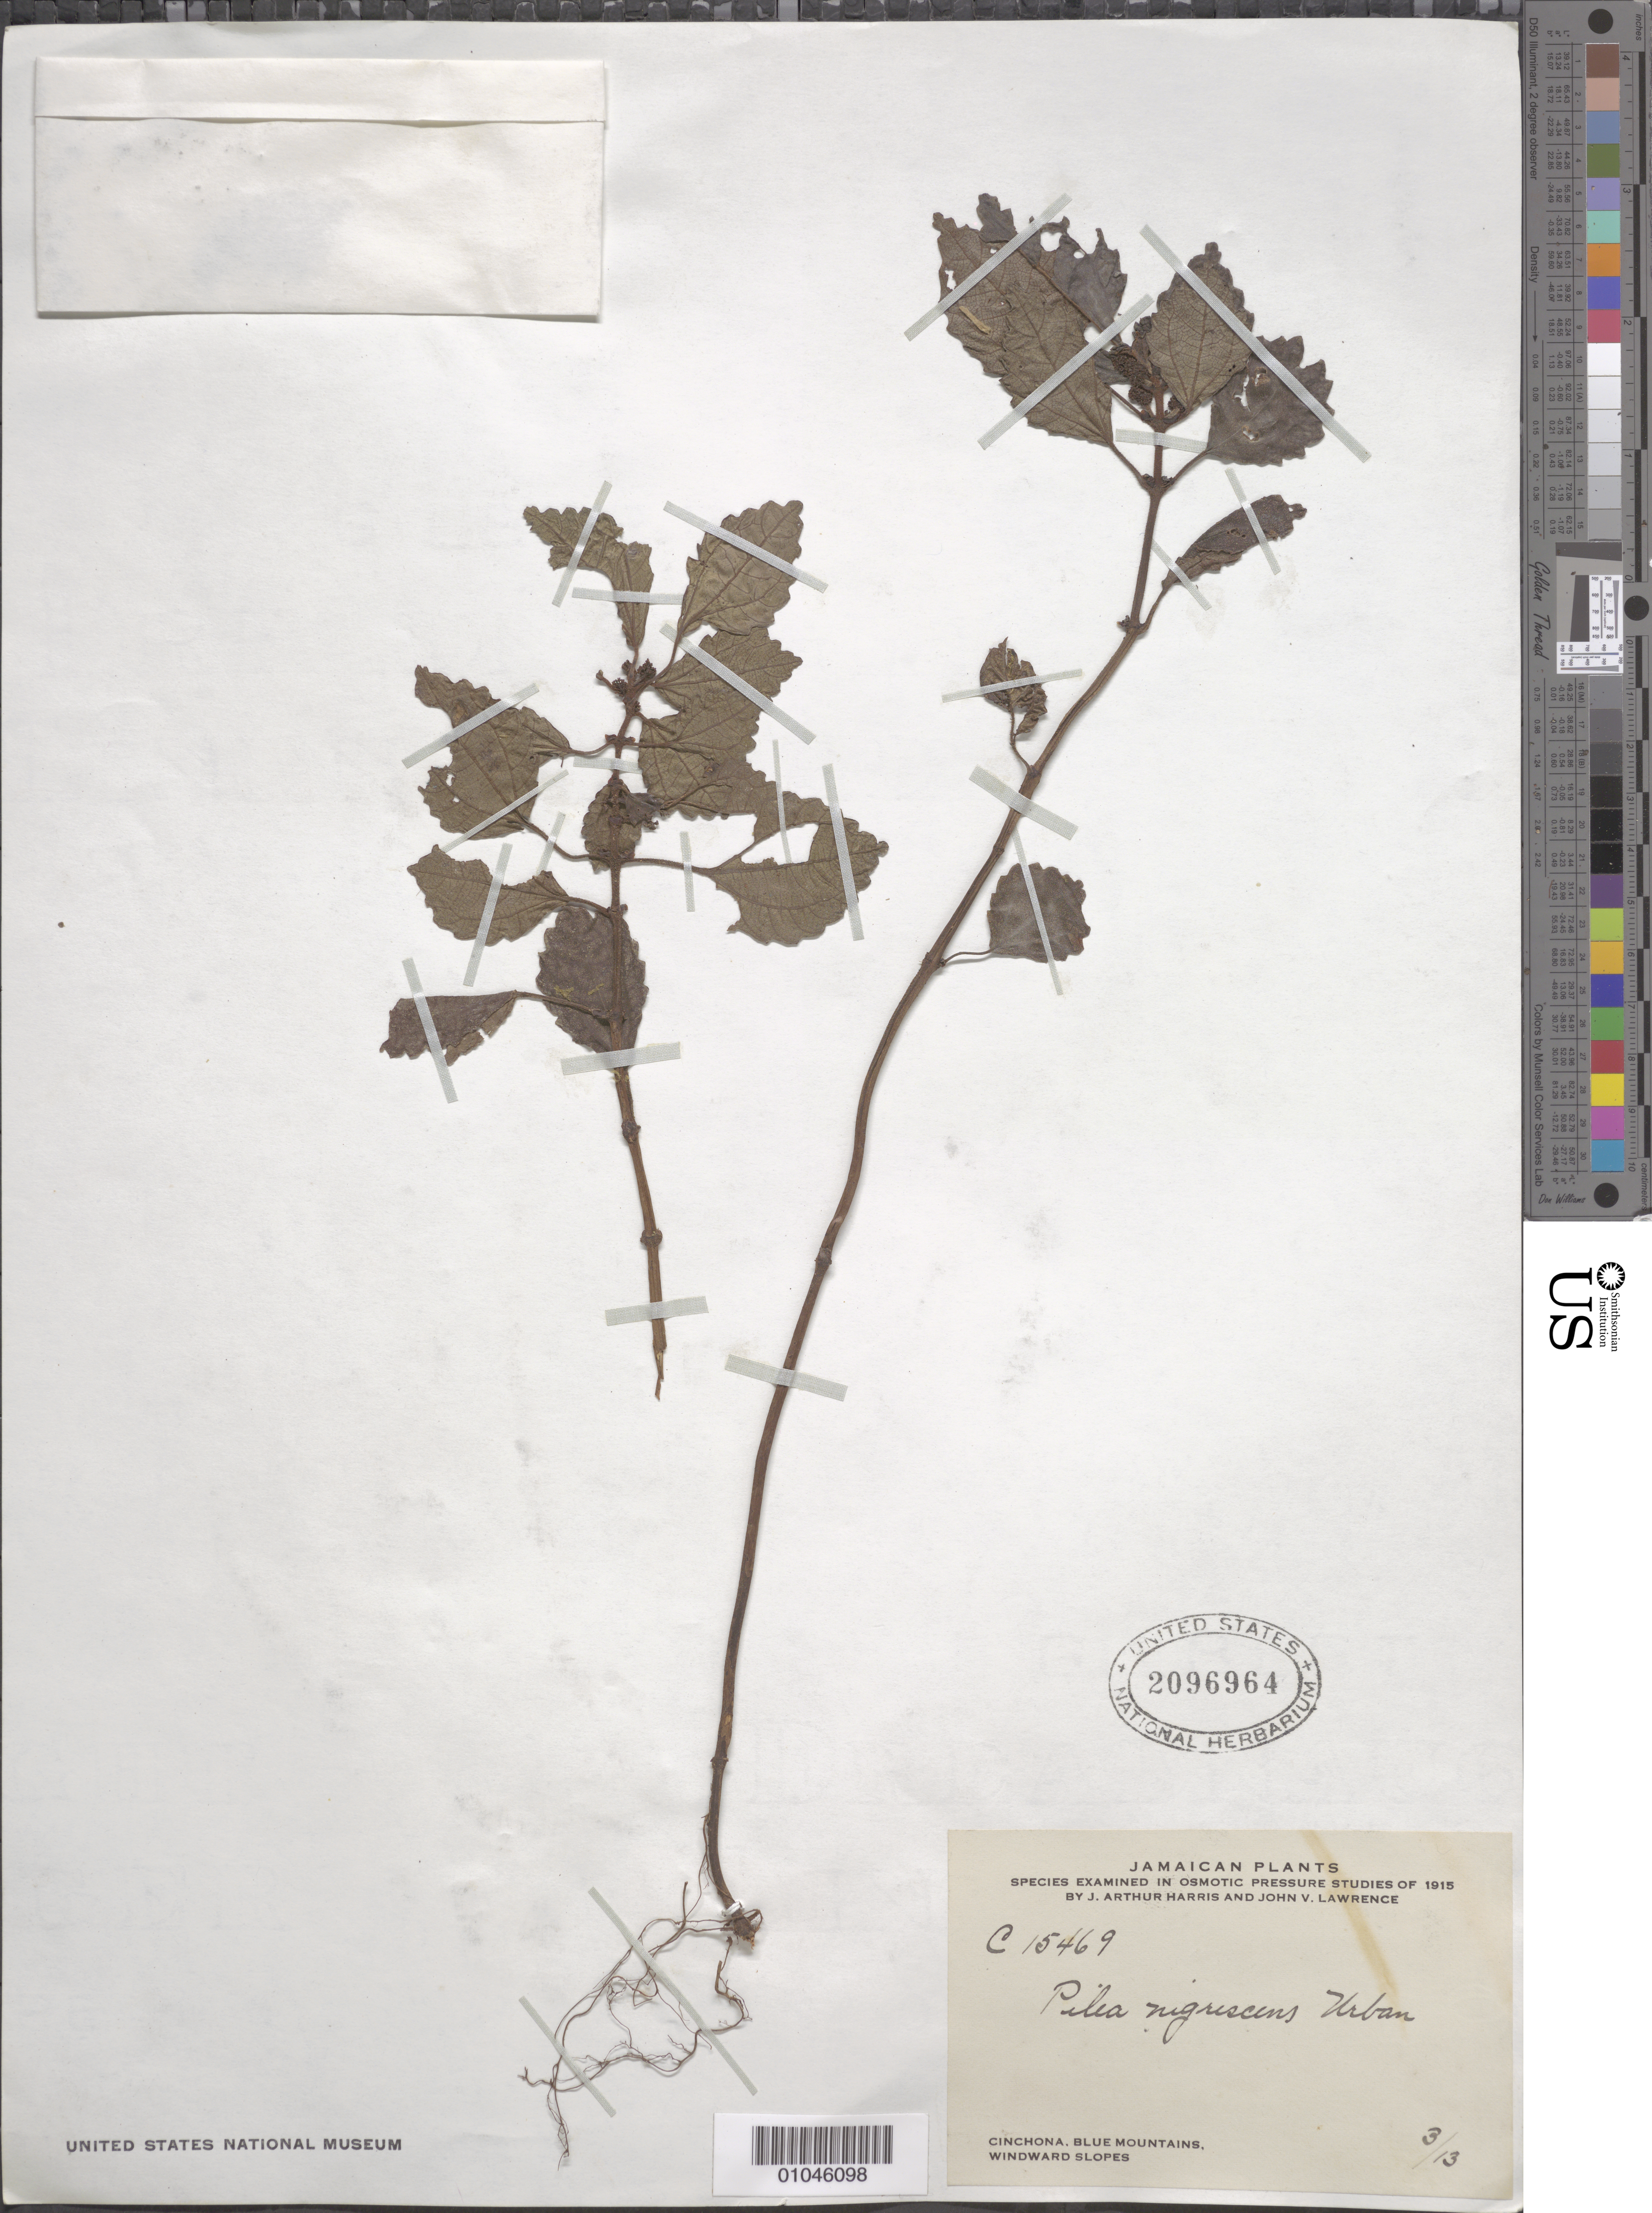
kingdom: Plantae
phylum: Tracheophyta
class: Magnoliopsida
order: Rosales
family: Urticaceae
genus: Pilea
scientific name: Pilea nigrescens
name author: Urb.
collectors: A. Harris & J. Lawrence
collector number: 15469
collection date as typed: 03 Mar 1915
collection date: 1915-03-03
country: Jamaica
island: Jamaica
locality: Conchona, Blue Mts. Windward slopes.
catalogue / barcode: US 2096964